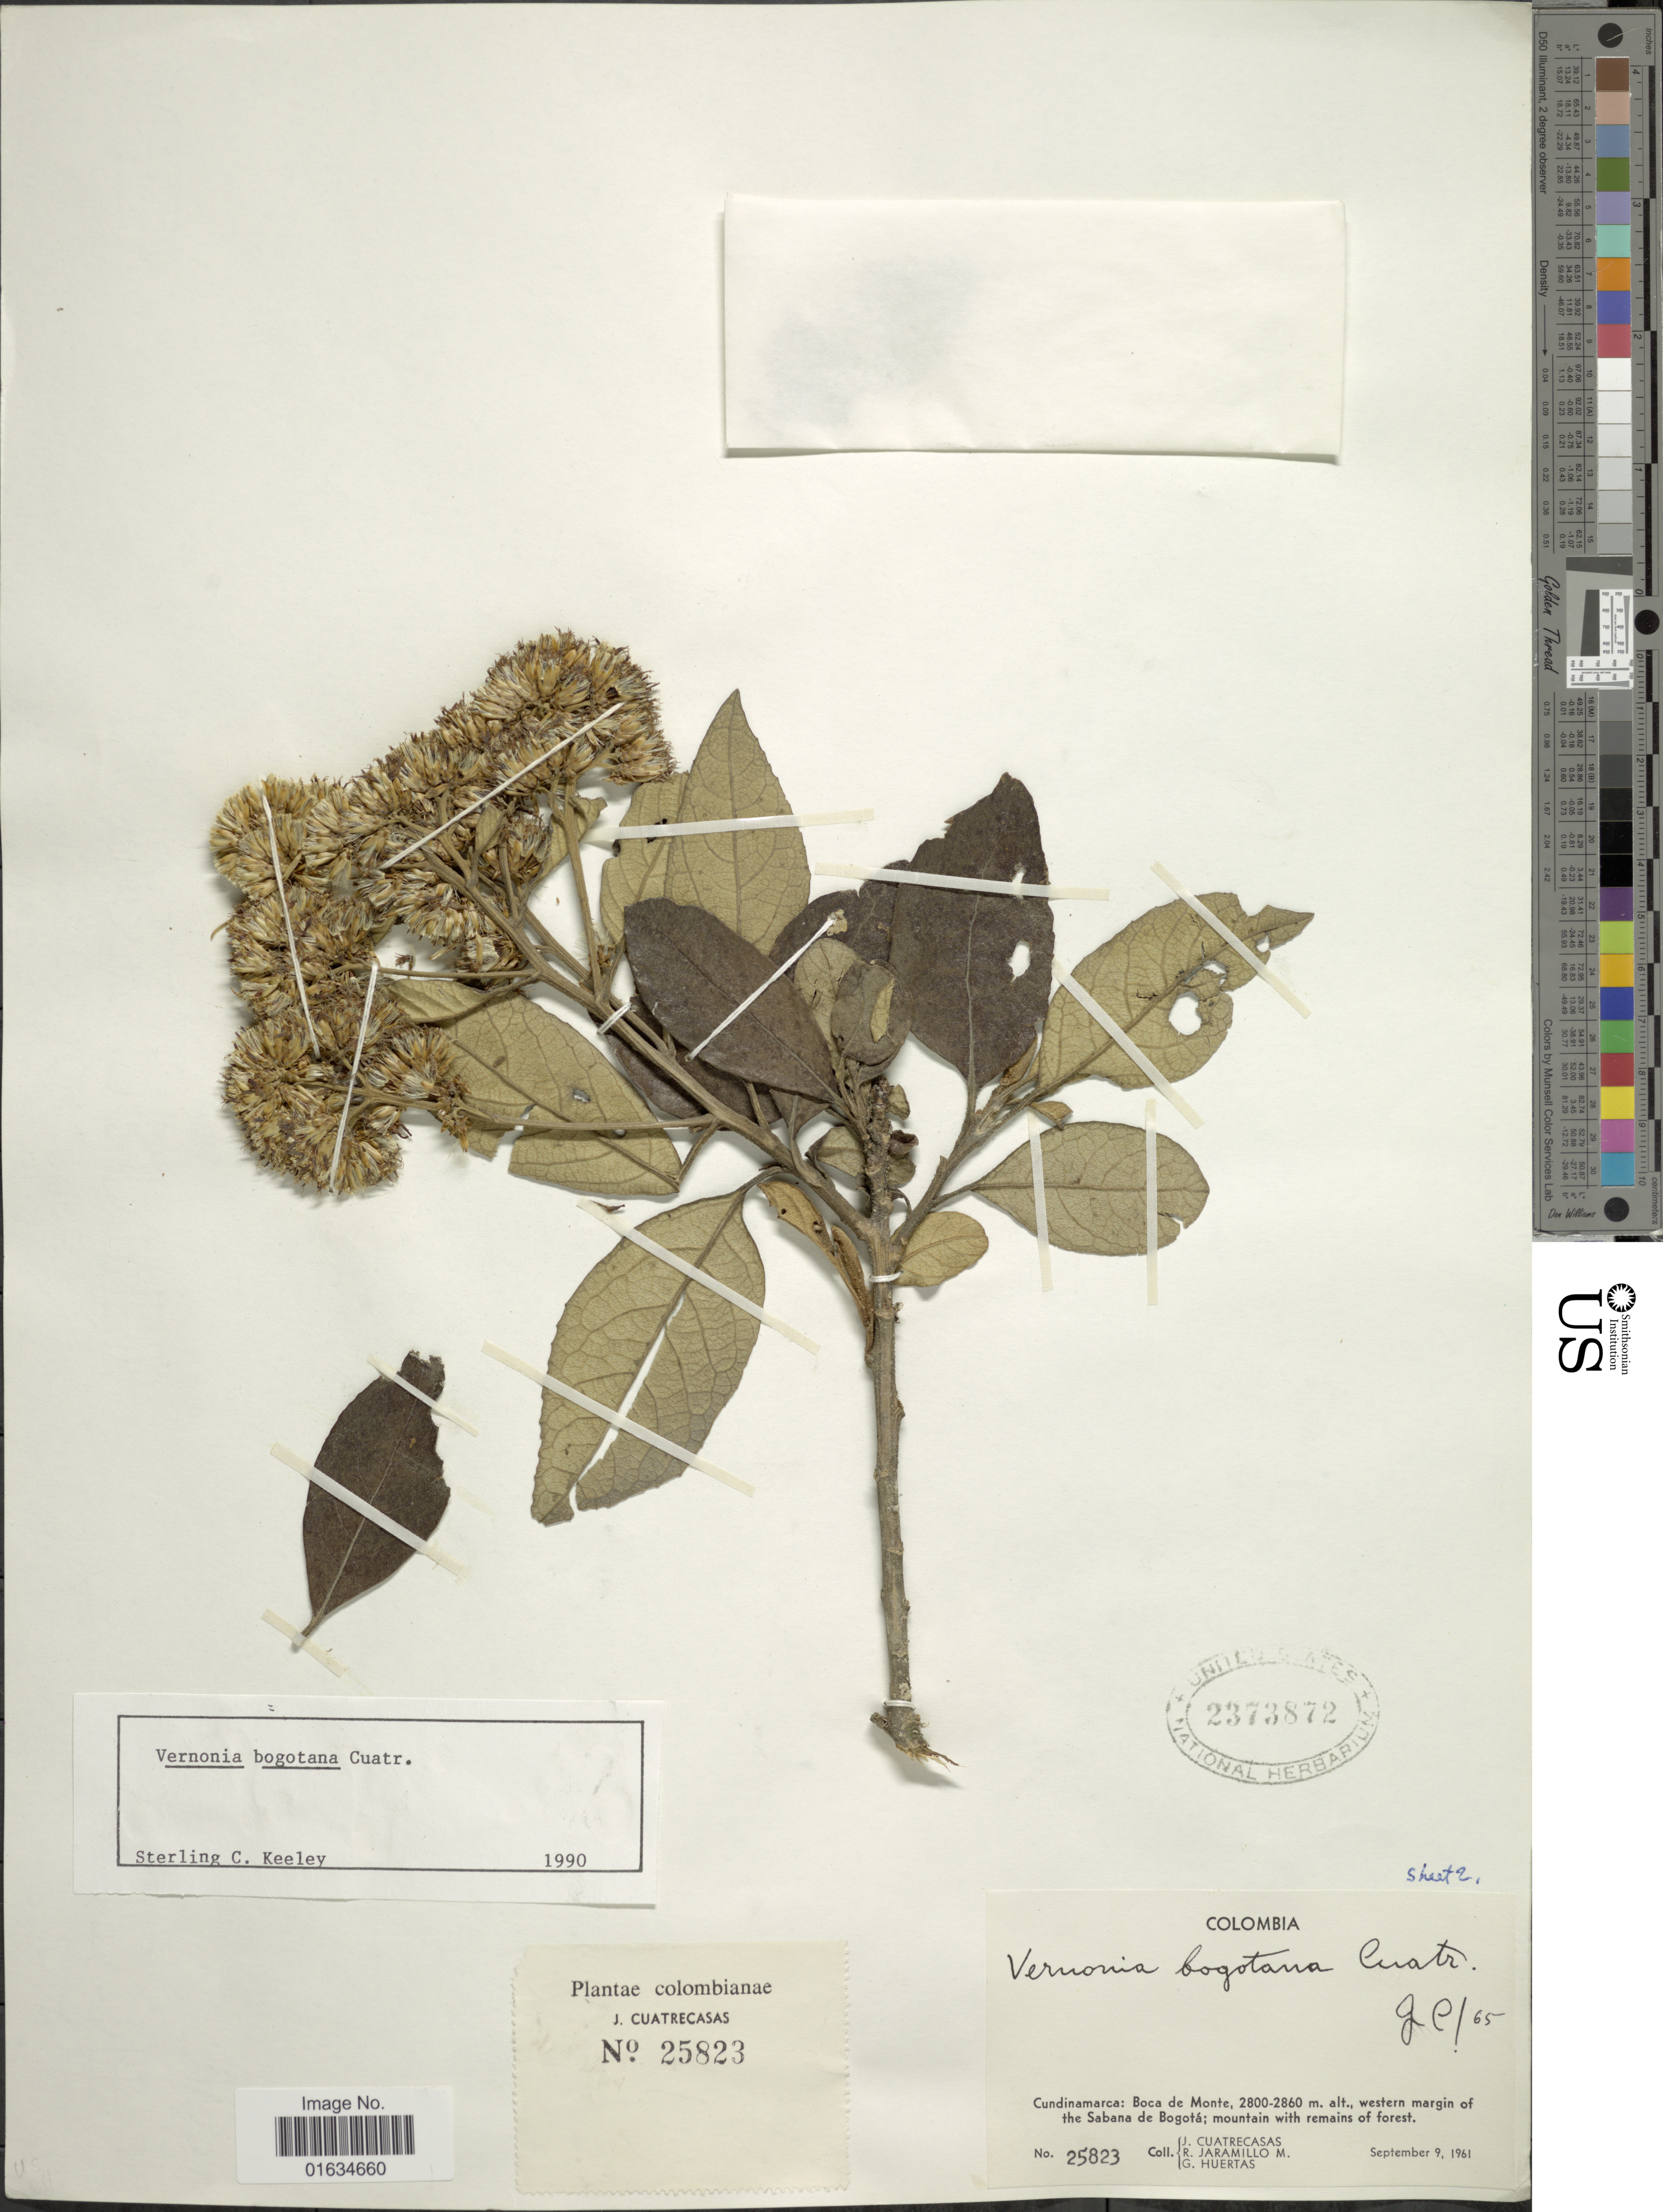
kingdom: Plantae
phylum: Tracheophyta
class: Magnoliopsida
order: Asterales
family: Asteraceae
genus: Critoniopsis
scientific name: Critoniopsis bogotana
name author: (Cuatrec.) H. Rob.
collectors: J. Cuatrecasas, R. Jaramillo M. & G. Huertas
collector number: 25823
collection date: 1961-09-09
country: Colombia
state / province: Cundinamarca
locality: Boca de Monte, western margin of the sabana de Bogotá; mountain with remains of forest.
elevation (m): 2800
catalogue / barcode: US 2373872